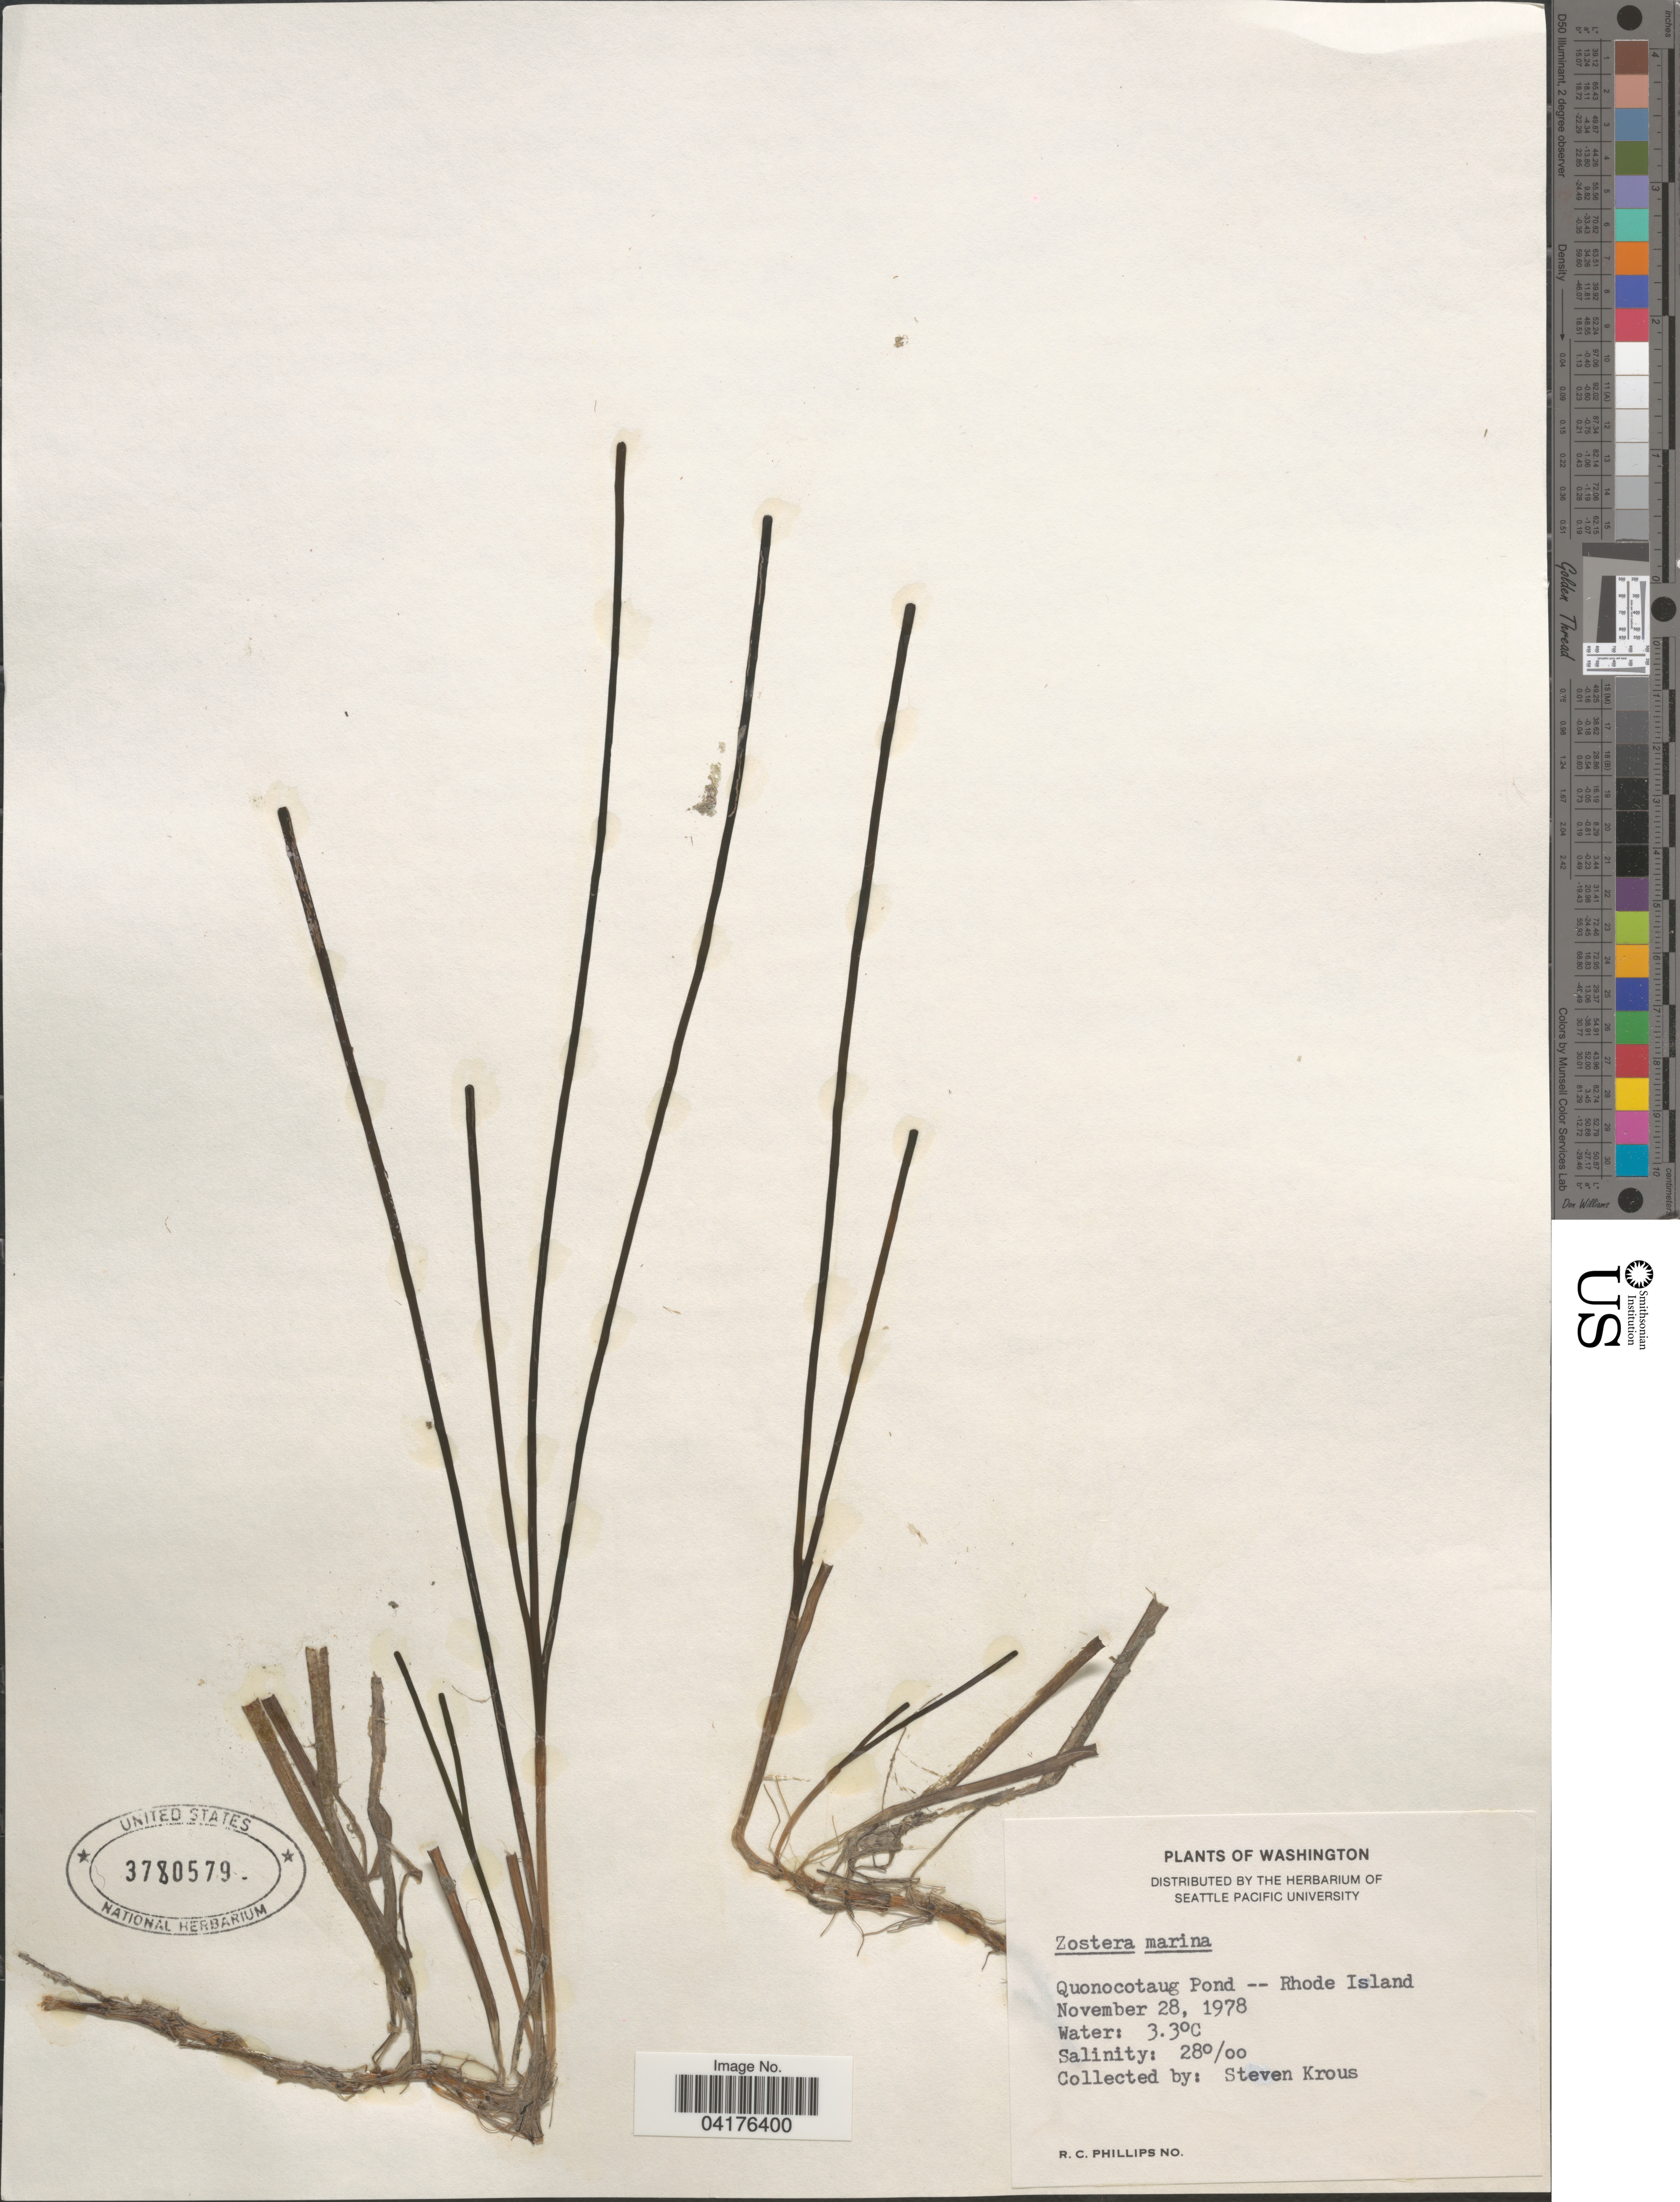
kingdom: Plantae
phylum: Tracheophyta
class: Liliopsida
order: Alismatales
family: Zosteraceae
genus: Zostera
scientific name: Zostera marina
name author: L.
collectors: S. Krous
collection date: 1978-11-28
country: United States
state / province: Rhode Island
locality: Quonocotaug Pond.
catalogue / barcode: US 3780579